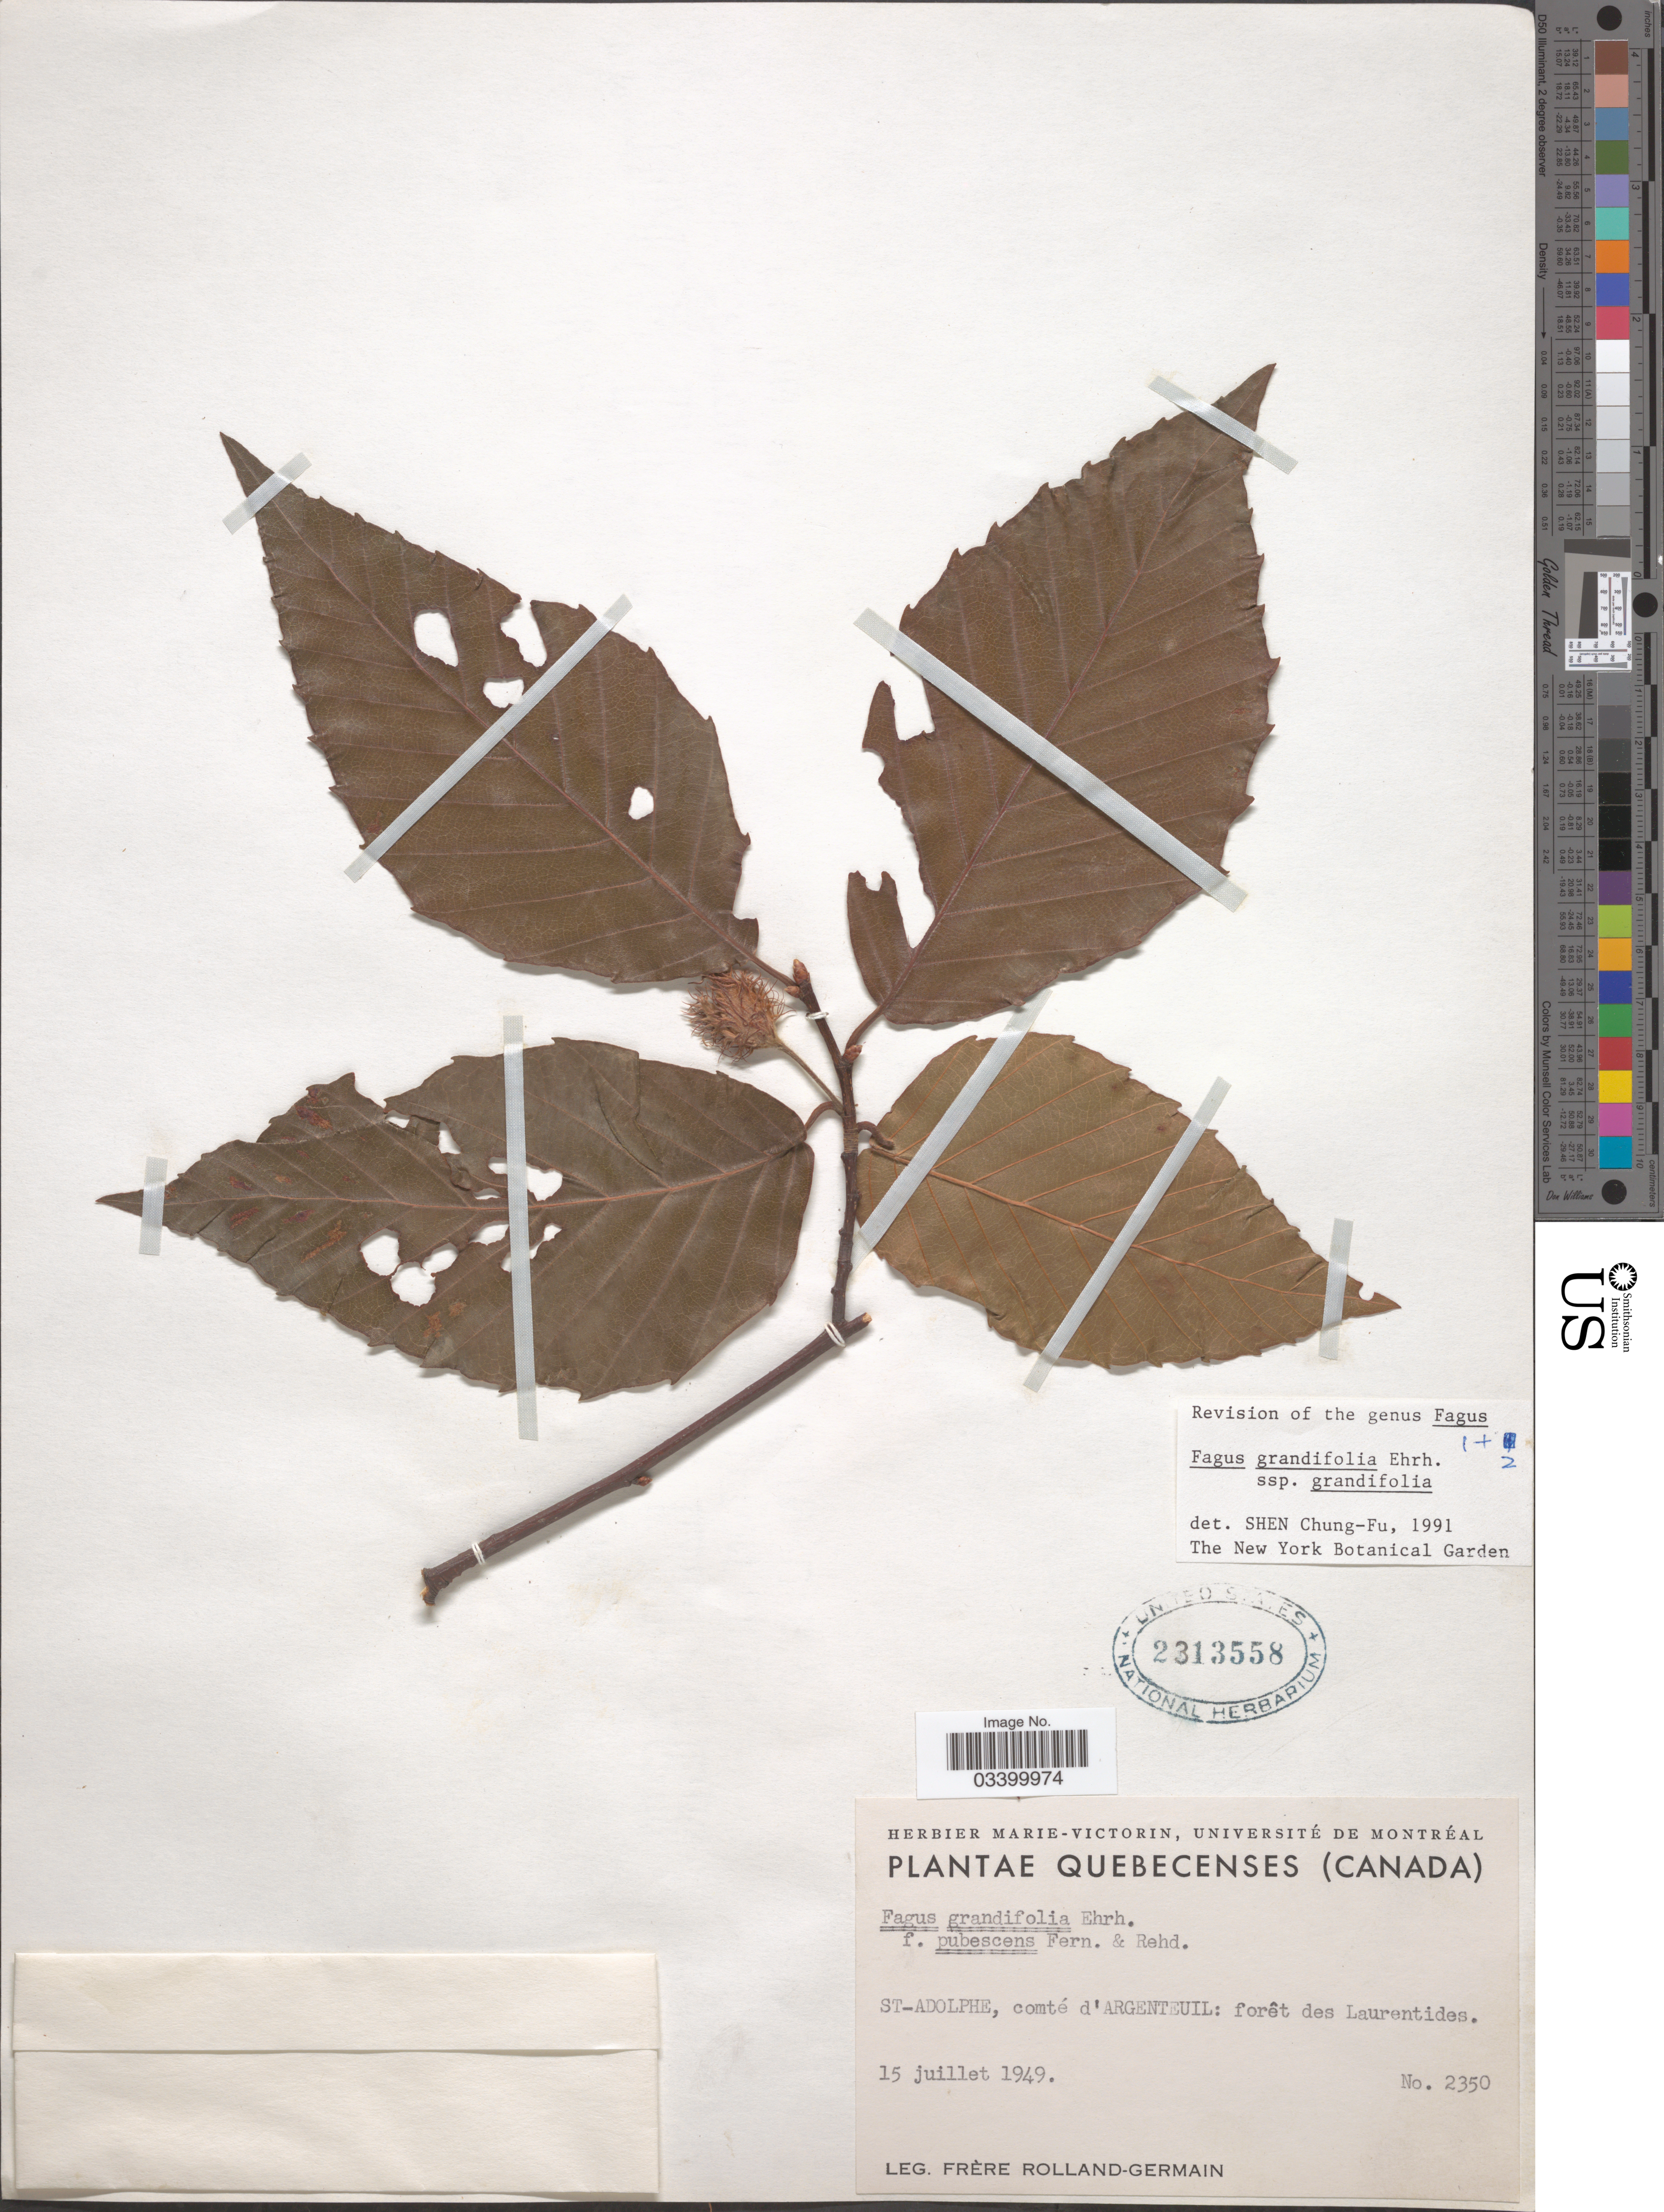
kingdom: Plantae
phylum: Tracheophyta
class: Magnoliopsida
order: Fagales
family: Fagaceae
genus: Fagus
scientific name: Fagus grandifolia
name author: Ehrh.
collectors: Rolland-Germain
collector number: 2350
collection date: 1949-07-15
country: Canada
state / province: Quebec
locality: St-Adolphe, comté d'Argenteuil: forêt des Laurentides.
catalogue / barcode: US 2313558